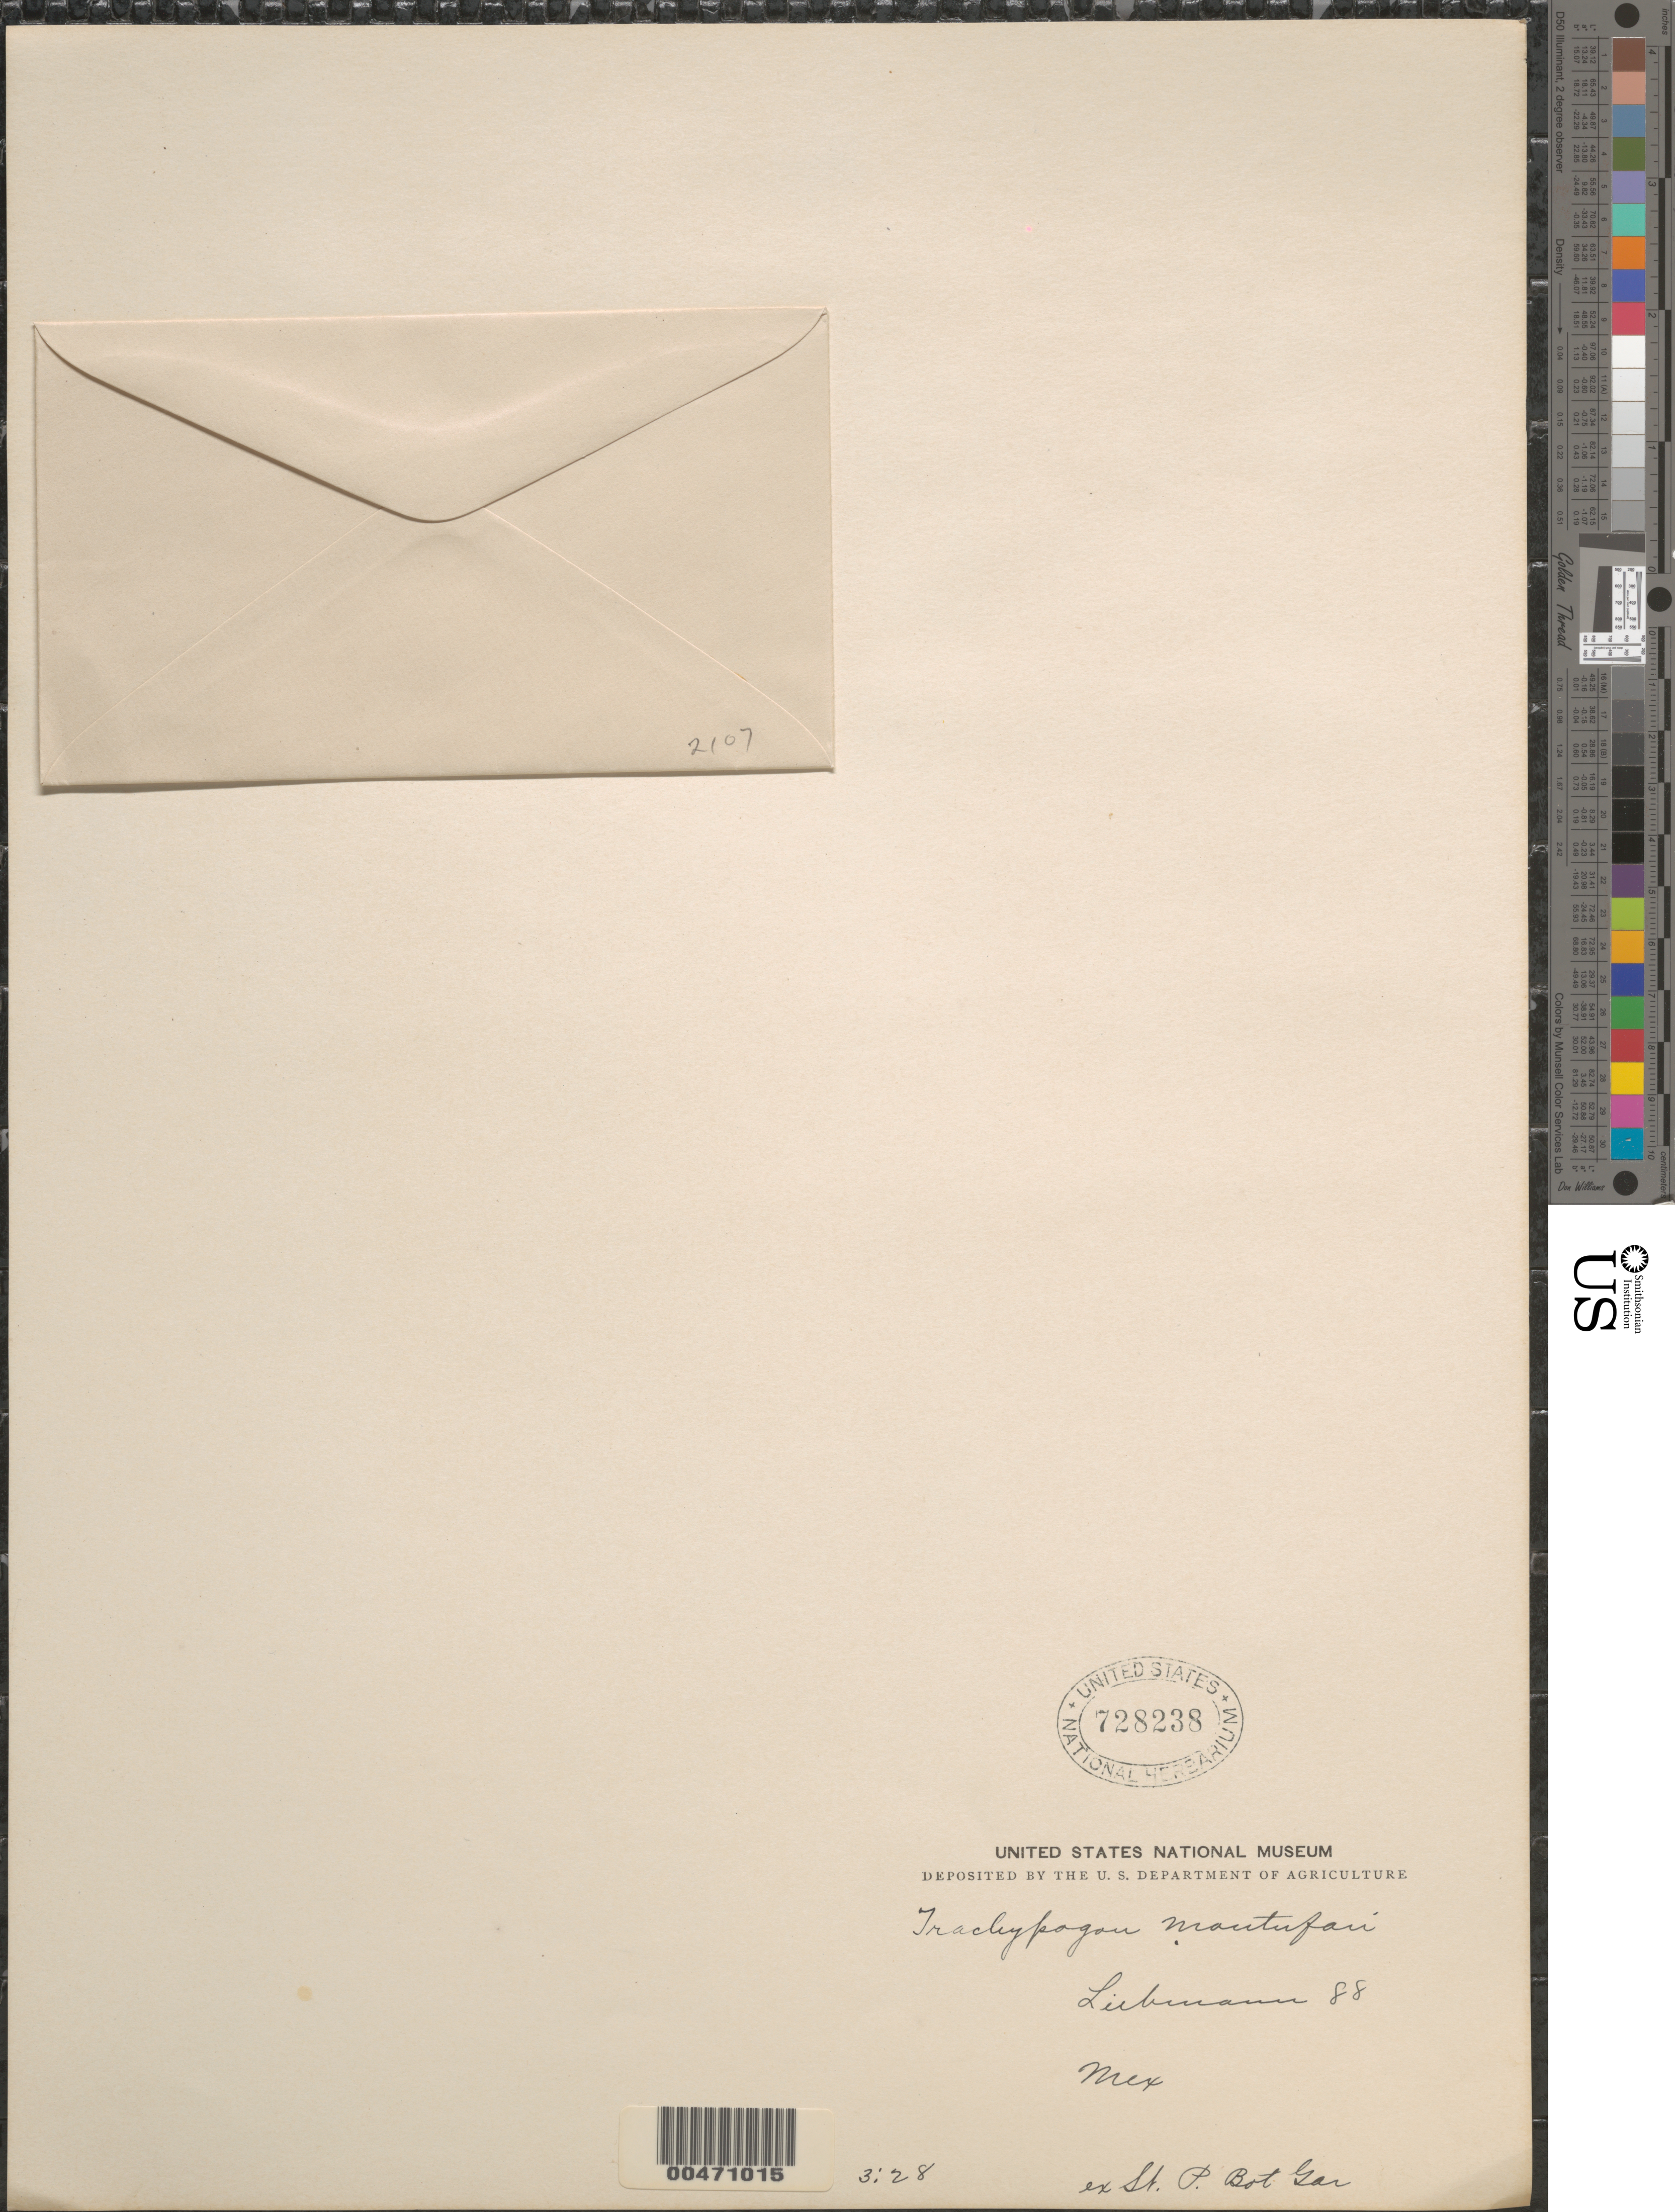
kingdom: Plantae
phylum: Tracheophyta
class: Liliopsida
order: Poales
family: Poaceae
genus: Trachypogon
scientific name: Trachypogon secundus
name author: (J. Presl) Scribn.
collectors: F. M. Liebmann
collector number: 88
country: Mexico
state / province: Jalisco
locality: San Ramon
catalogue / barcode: US 728238